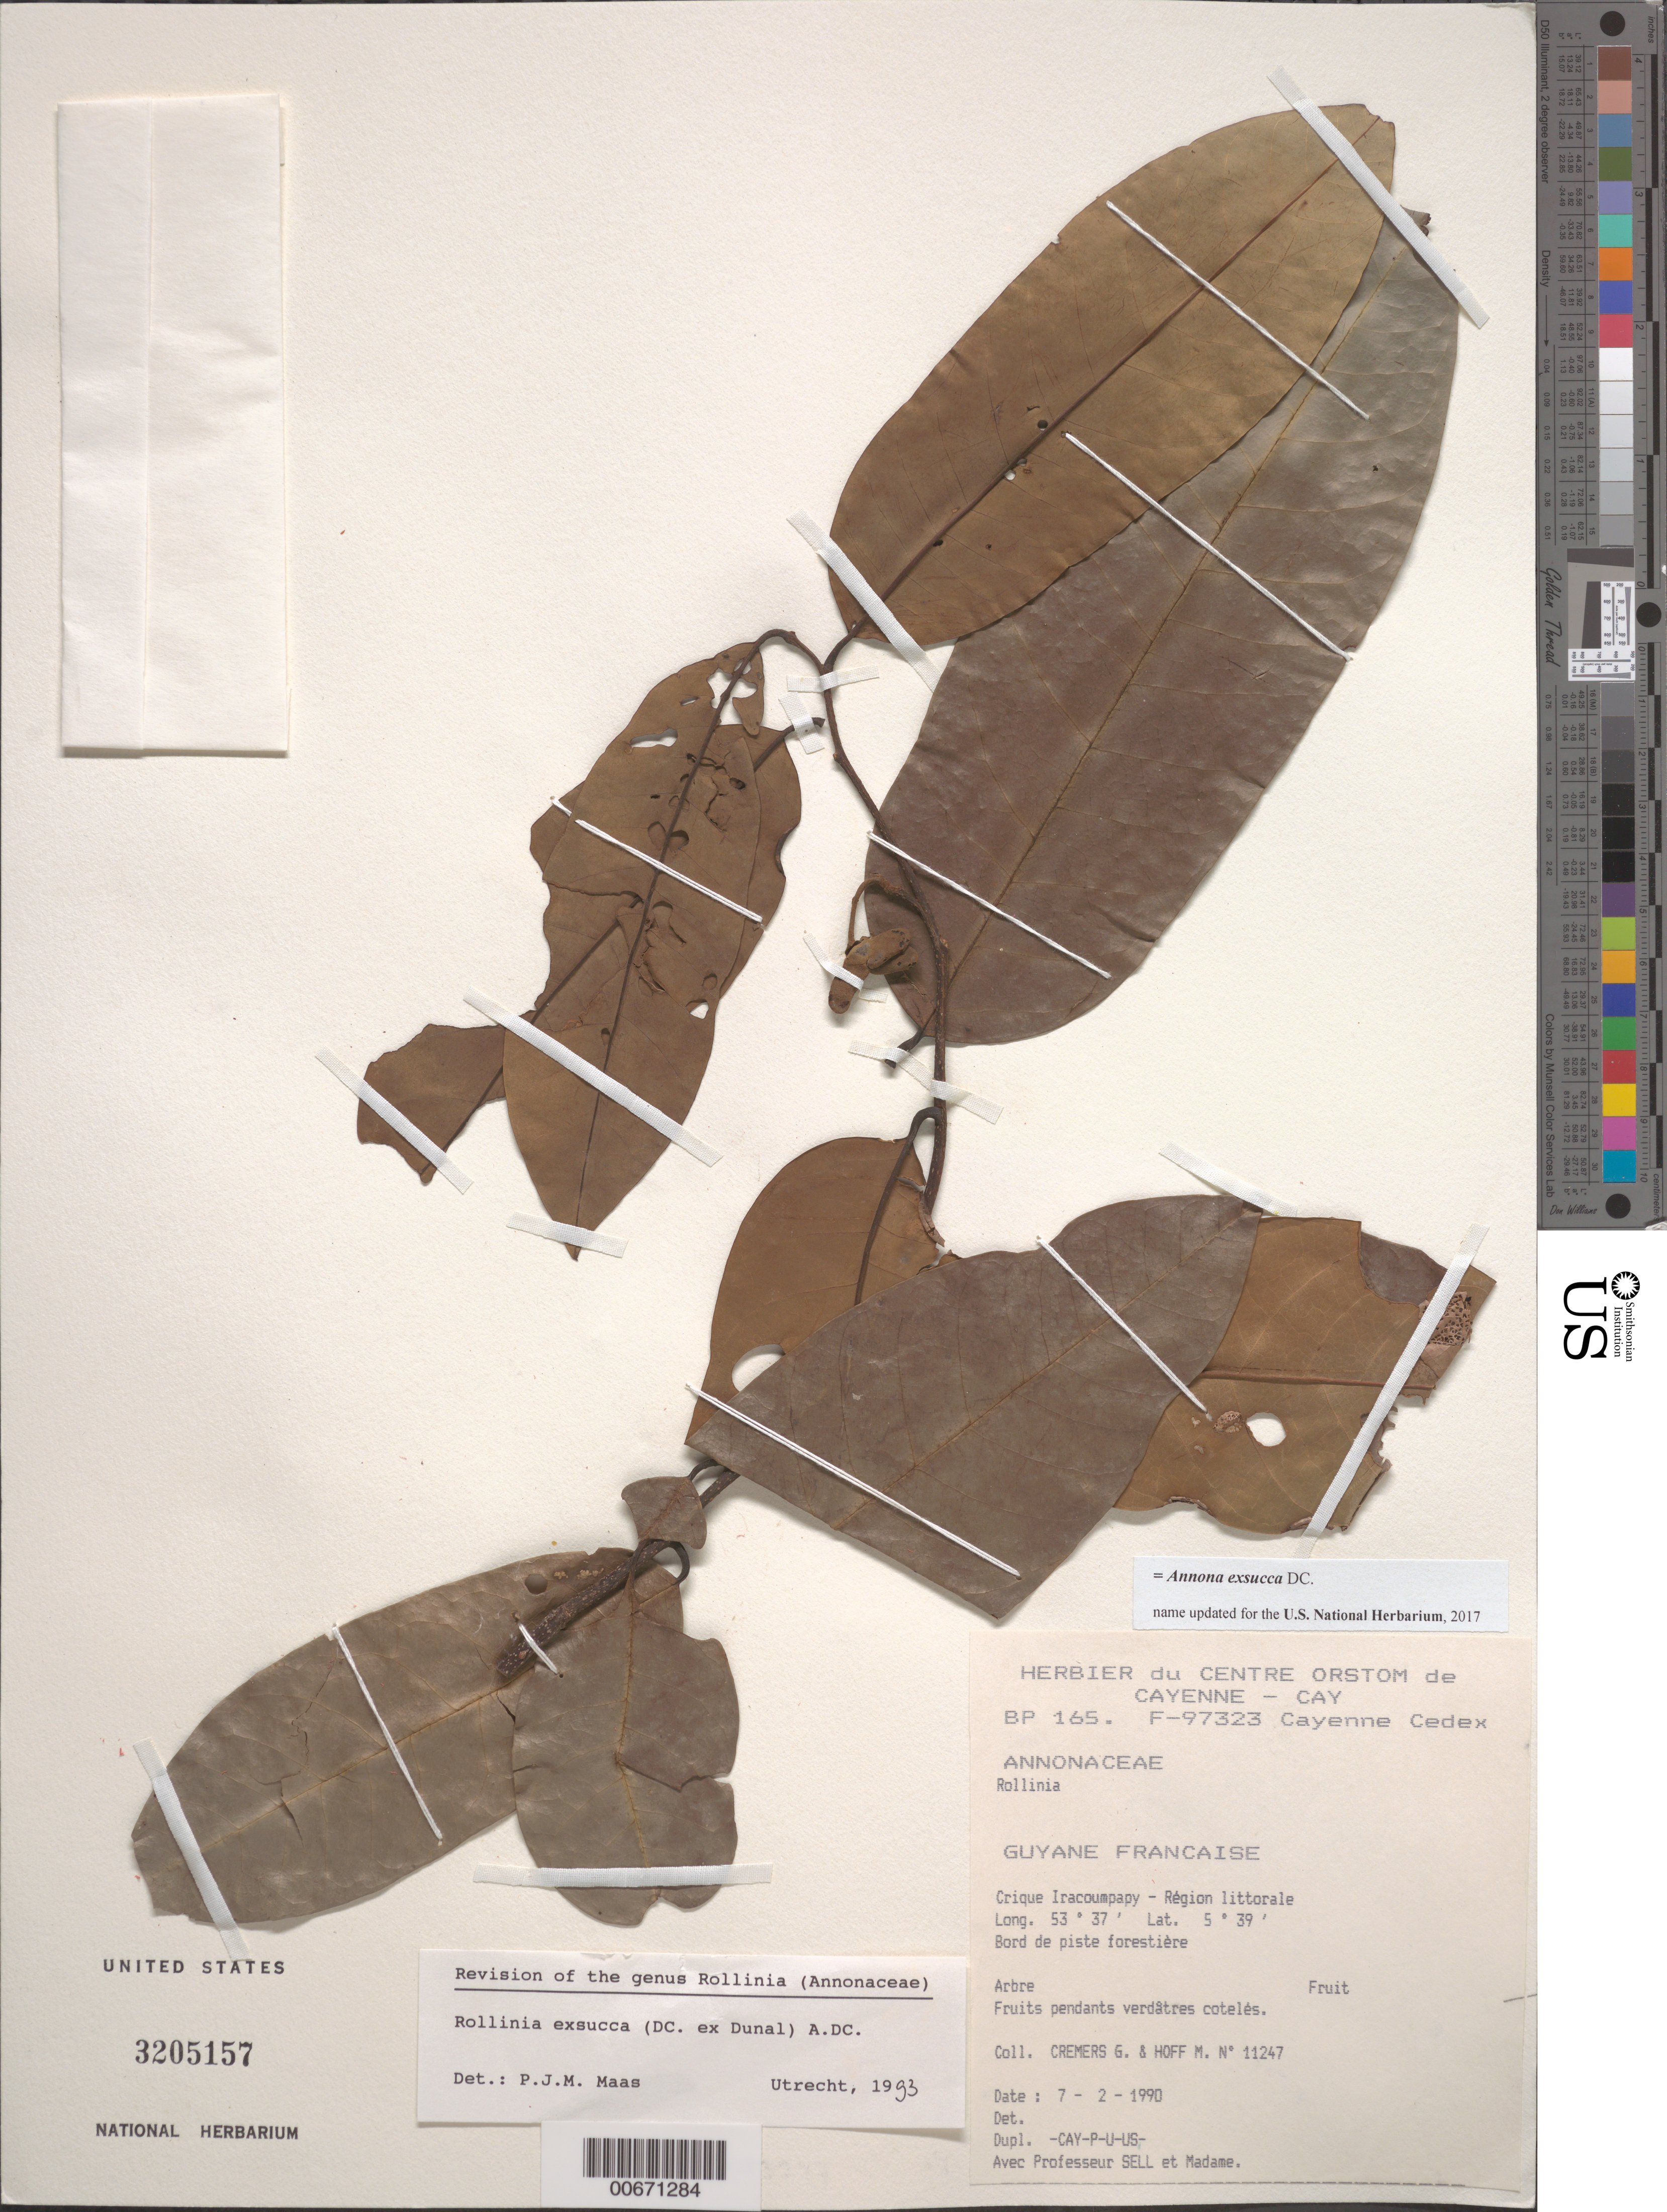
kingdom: Plantae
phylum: Tracheophyta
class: Magnoliopsida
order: Magnoliales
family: Annonaceae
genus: Annona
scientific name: Annona exsucca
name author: DC. ex Dunal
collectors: G. Cremers & M. Hoff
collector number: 11247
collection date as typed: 7-Feb-90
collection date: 1990-02-07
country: French Guiana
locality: Crique Iracoumpapy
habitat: Forest trail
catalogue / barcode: US 3205157